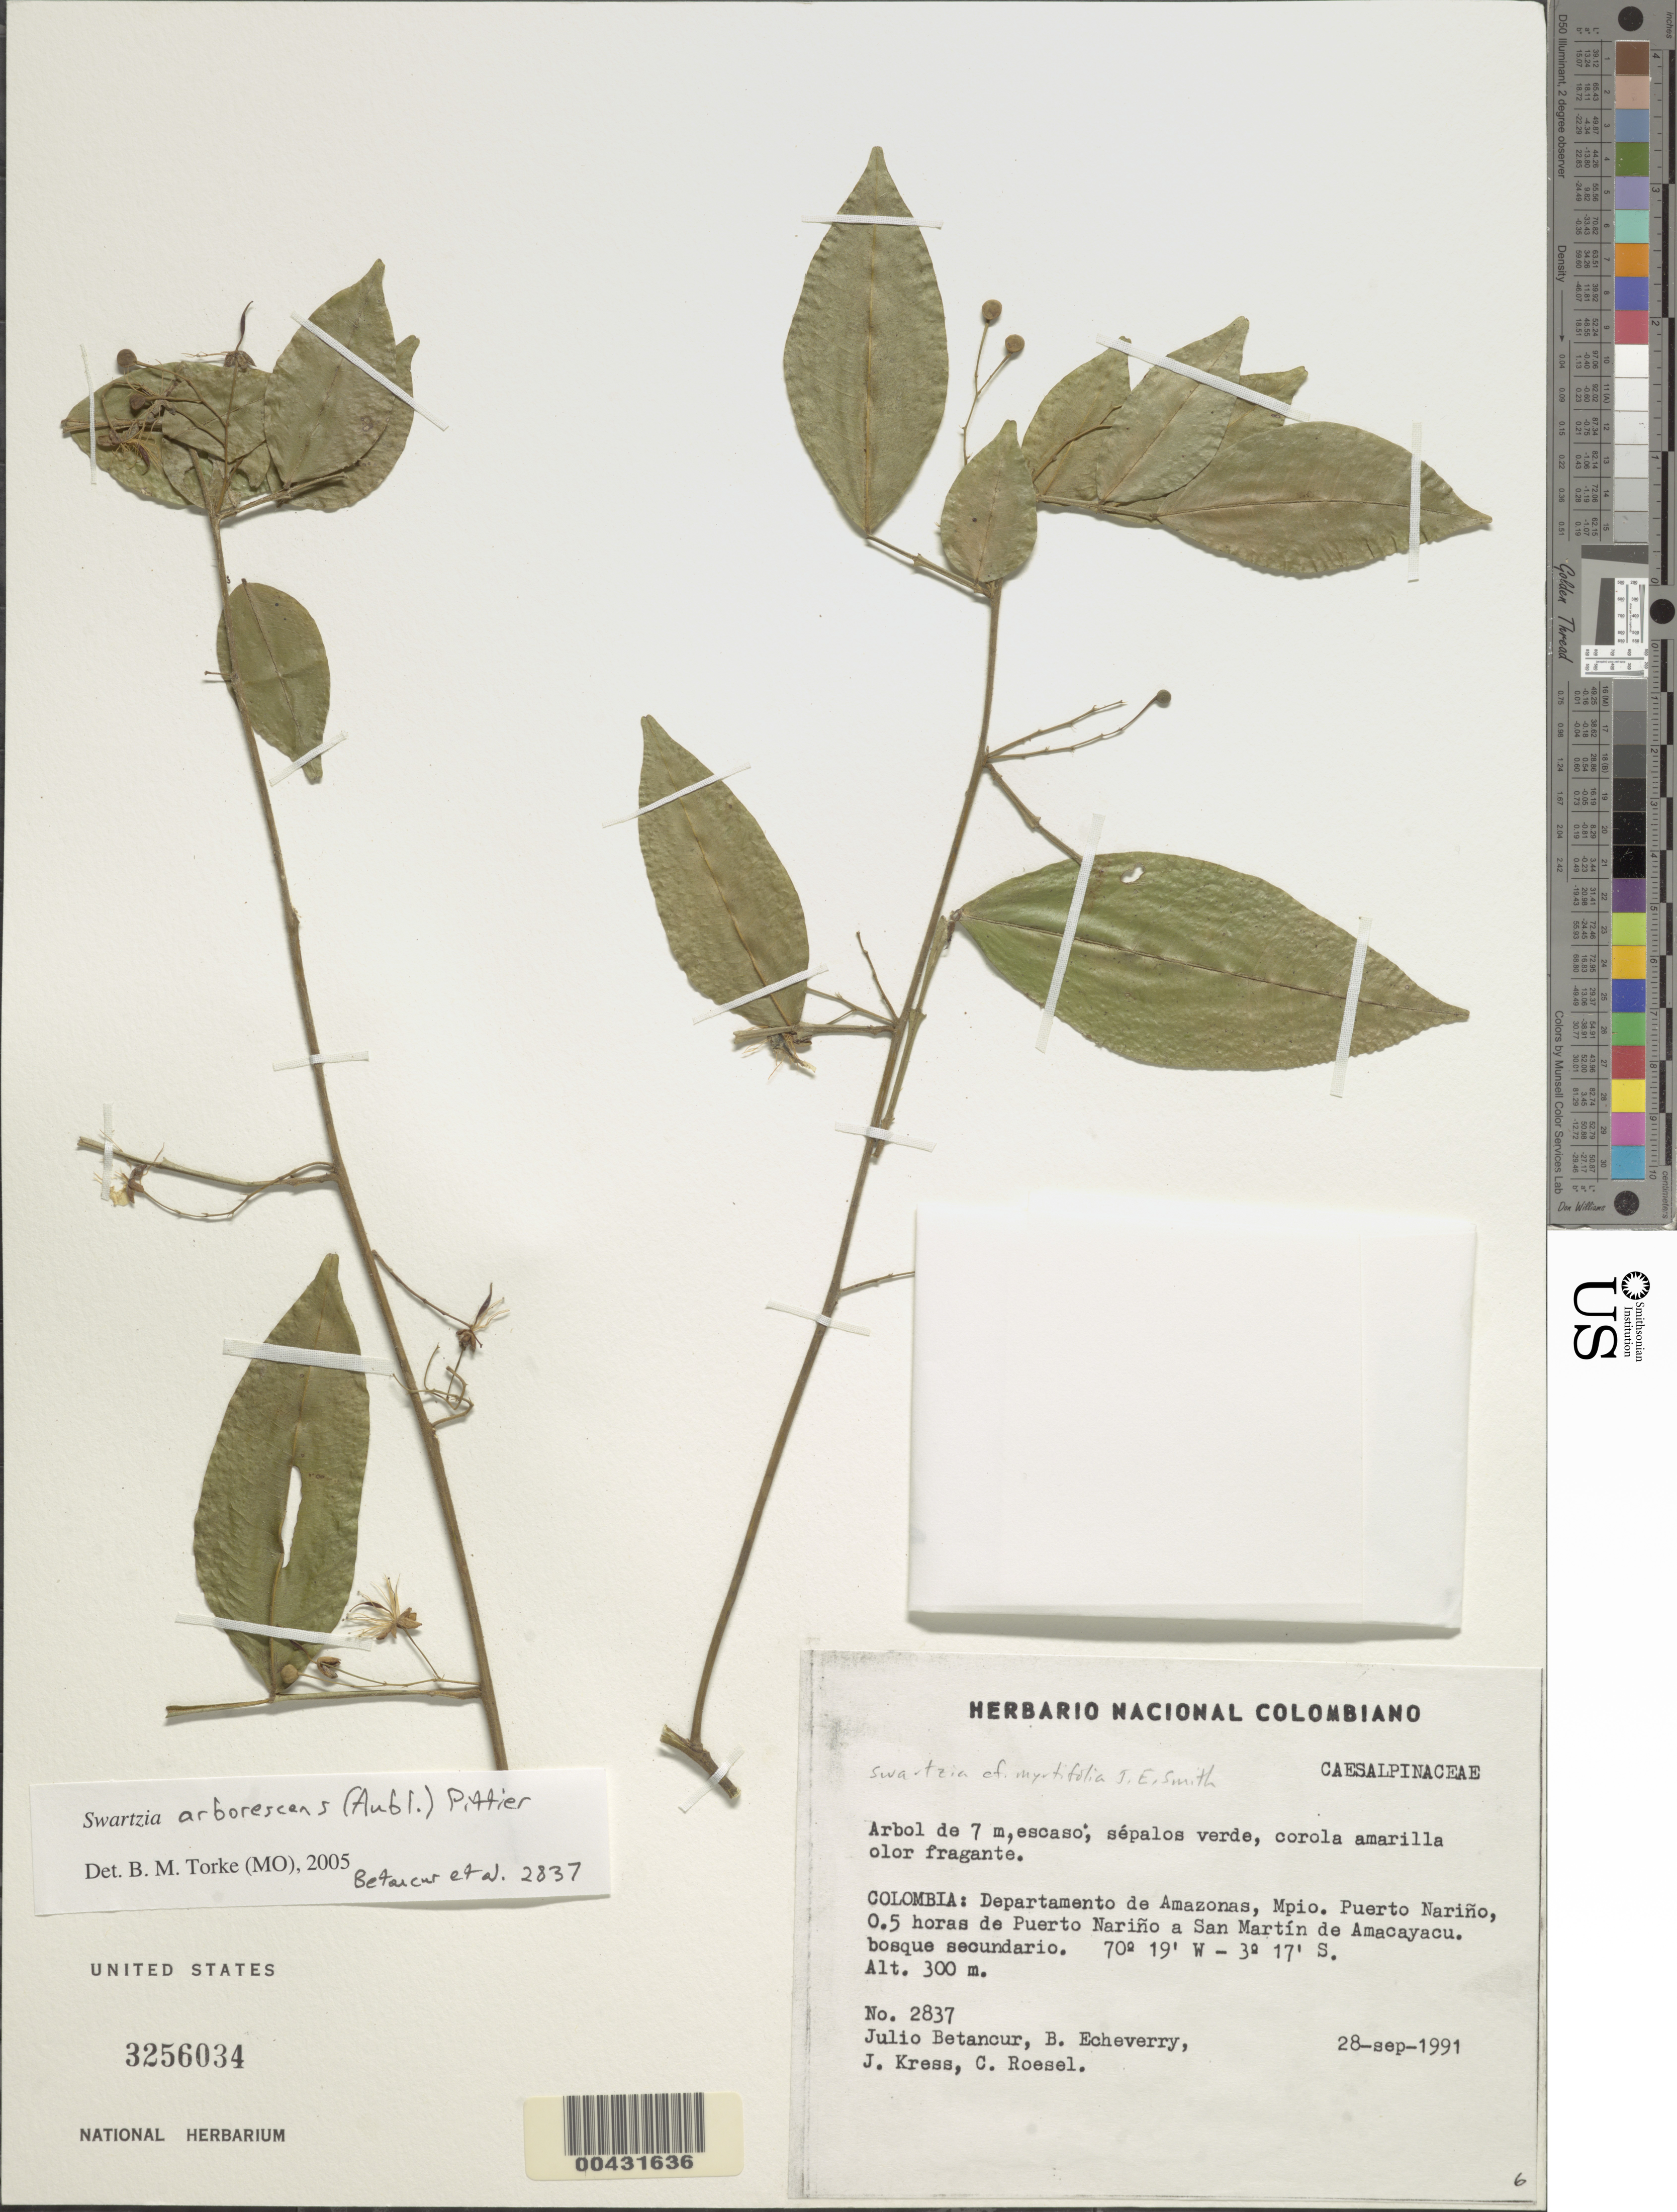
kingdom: Plantae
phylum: Tracheophyta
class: Magnoliopsida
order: Fabales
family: Fabaceae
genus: Swartzia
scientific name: Swartzia arborescens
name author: (Aubl.) Pittier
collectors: J. C. Betancur, B. Echeverry, W. J. Kress & C. S. Roesel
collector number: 2837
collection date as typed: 28 Sep 1991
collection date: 1991-09-28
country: Colombia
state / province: Amazônas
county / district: Puerto Nariño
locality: San Martin de Amaca-Yacu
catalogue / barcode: US 3256034